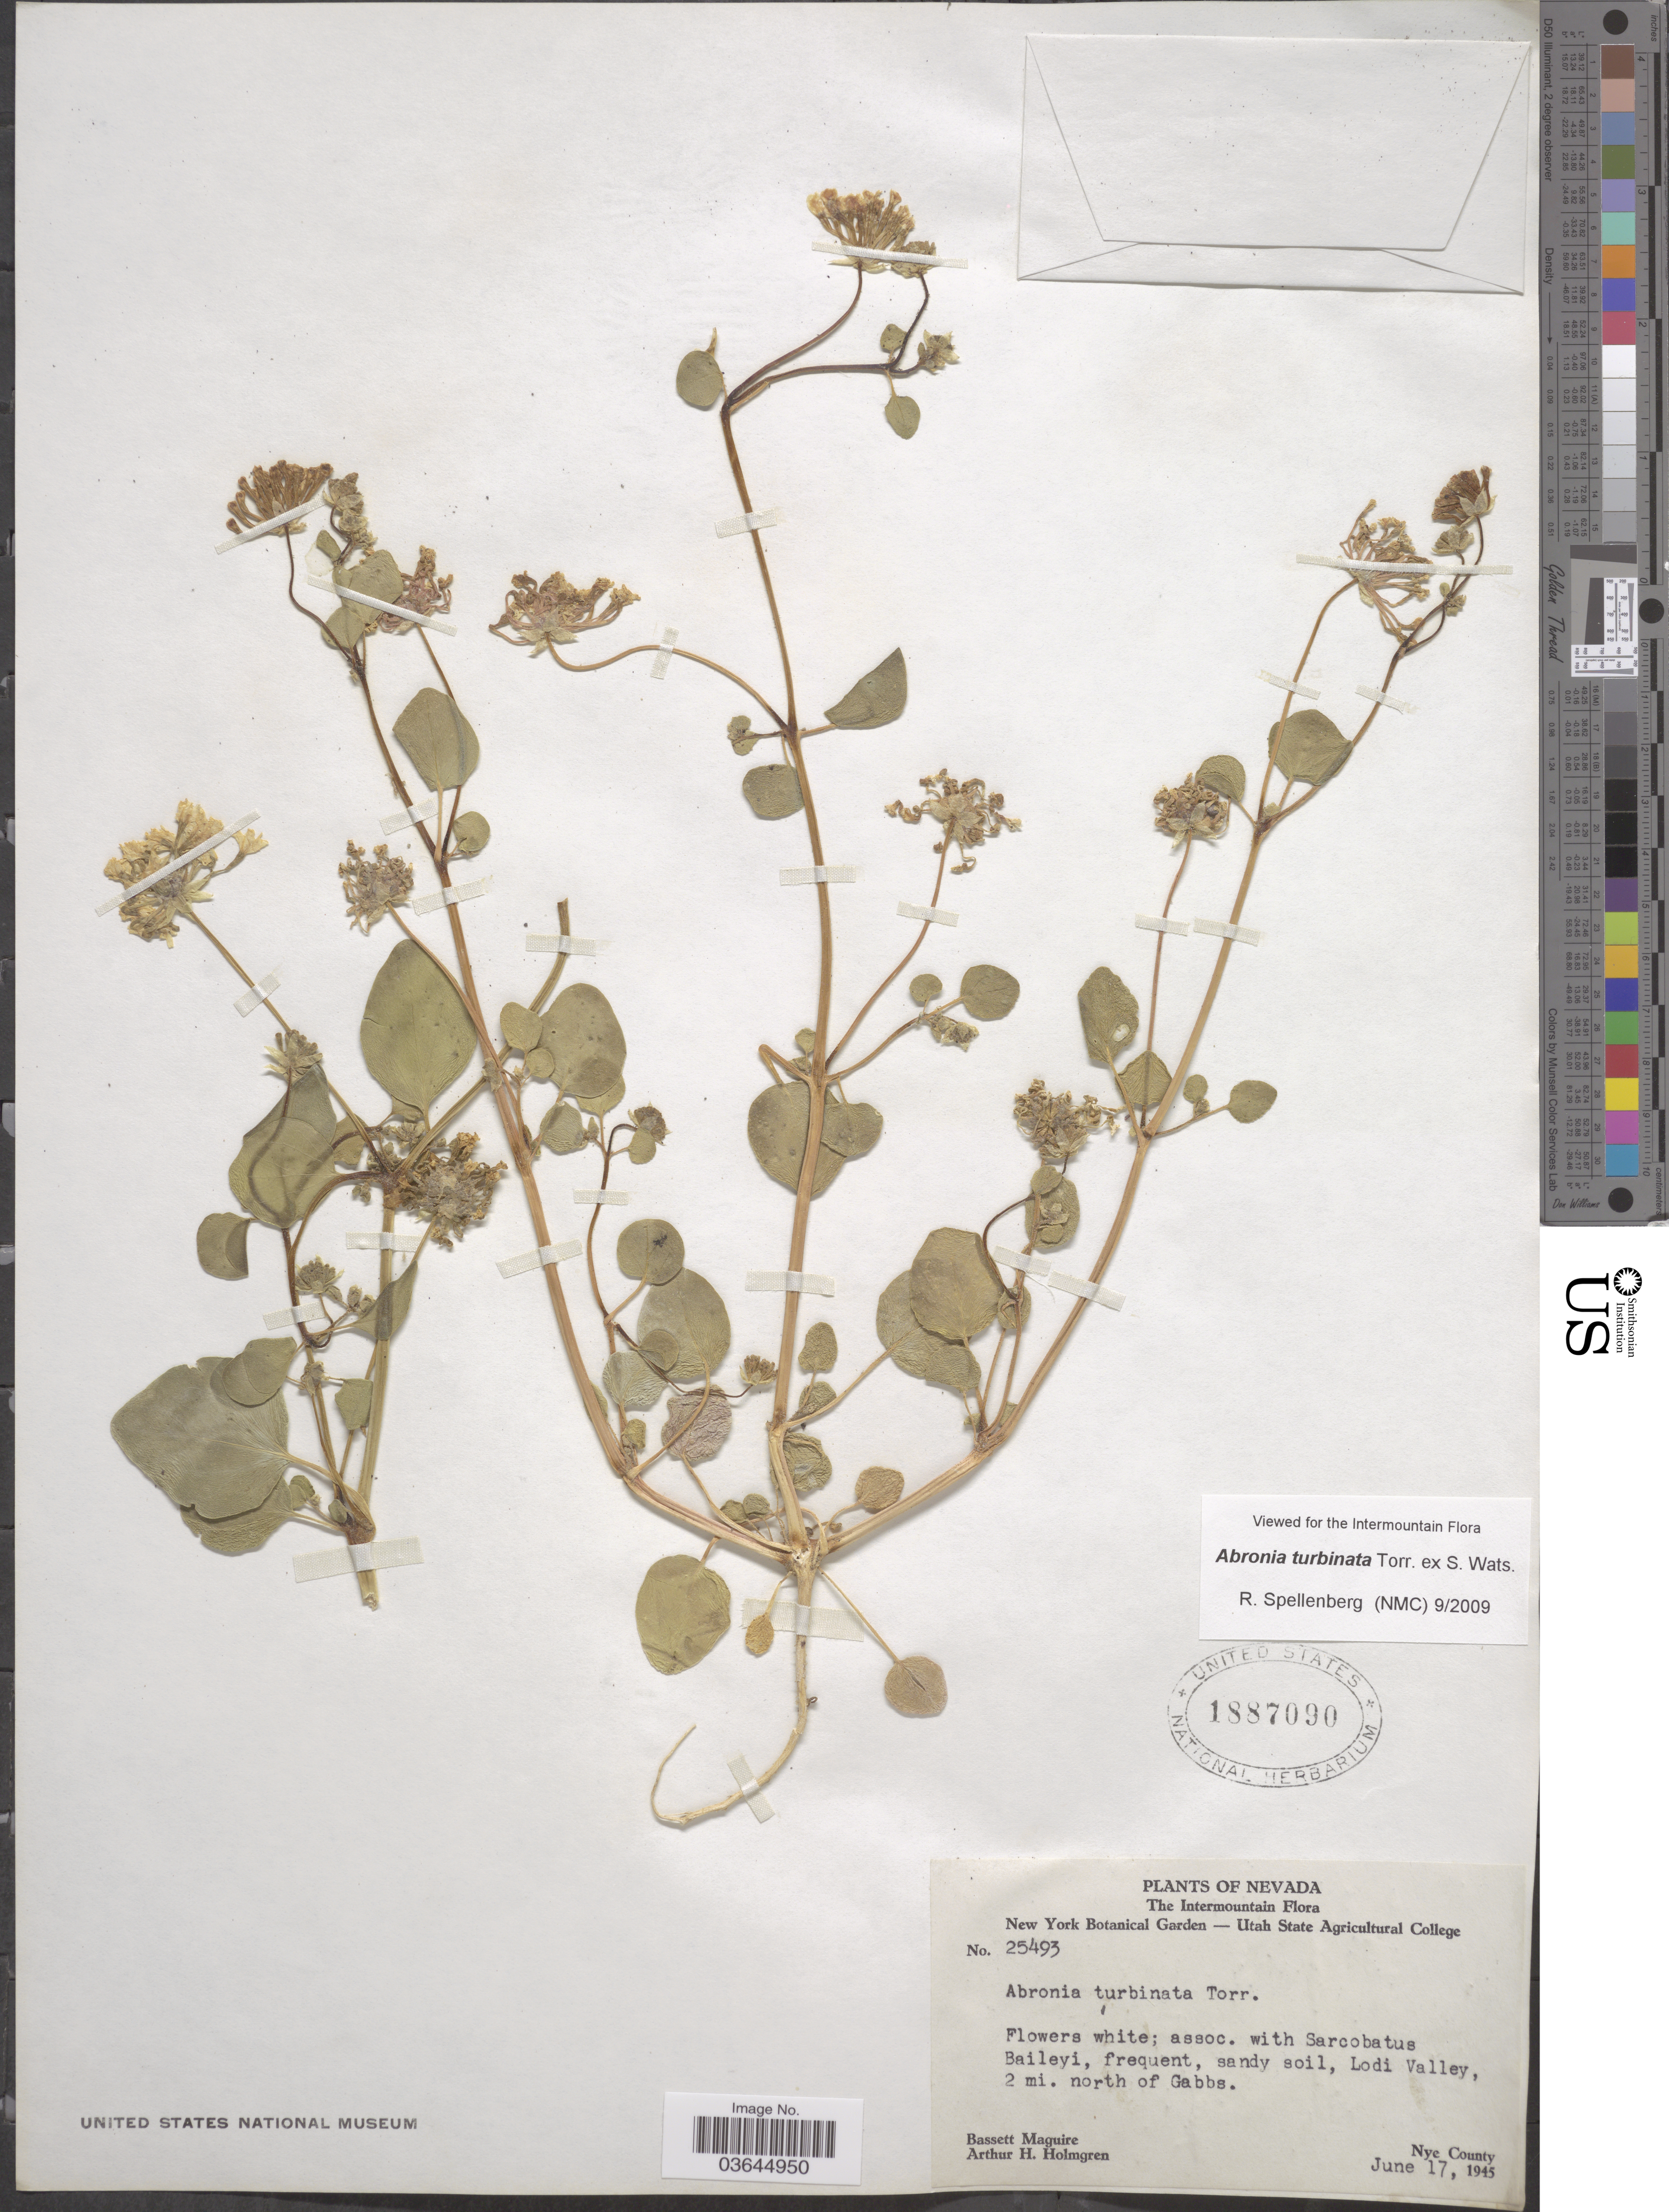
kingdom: Plantae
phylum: Tracheophyta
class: Magnoliopsida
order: Caryophyllales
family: Nyctaginaceae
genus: Abronia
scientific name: Abronia turbinata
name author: Torr. ex S. Watson in C. King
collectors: B. Maguire & A. H. Holmgren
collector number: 25493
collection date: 1945-06-17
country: United States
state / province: Nevada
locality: The Intermountain. Baileyi, Lodi Valley, 2 mi. north of Gabbs. Nye County.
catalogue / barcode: US 1887090